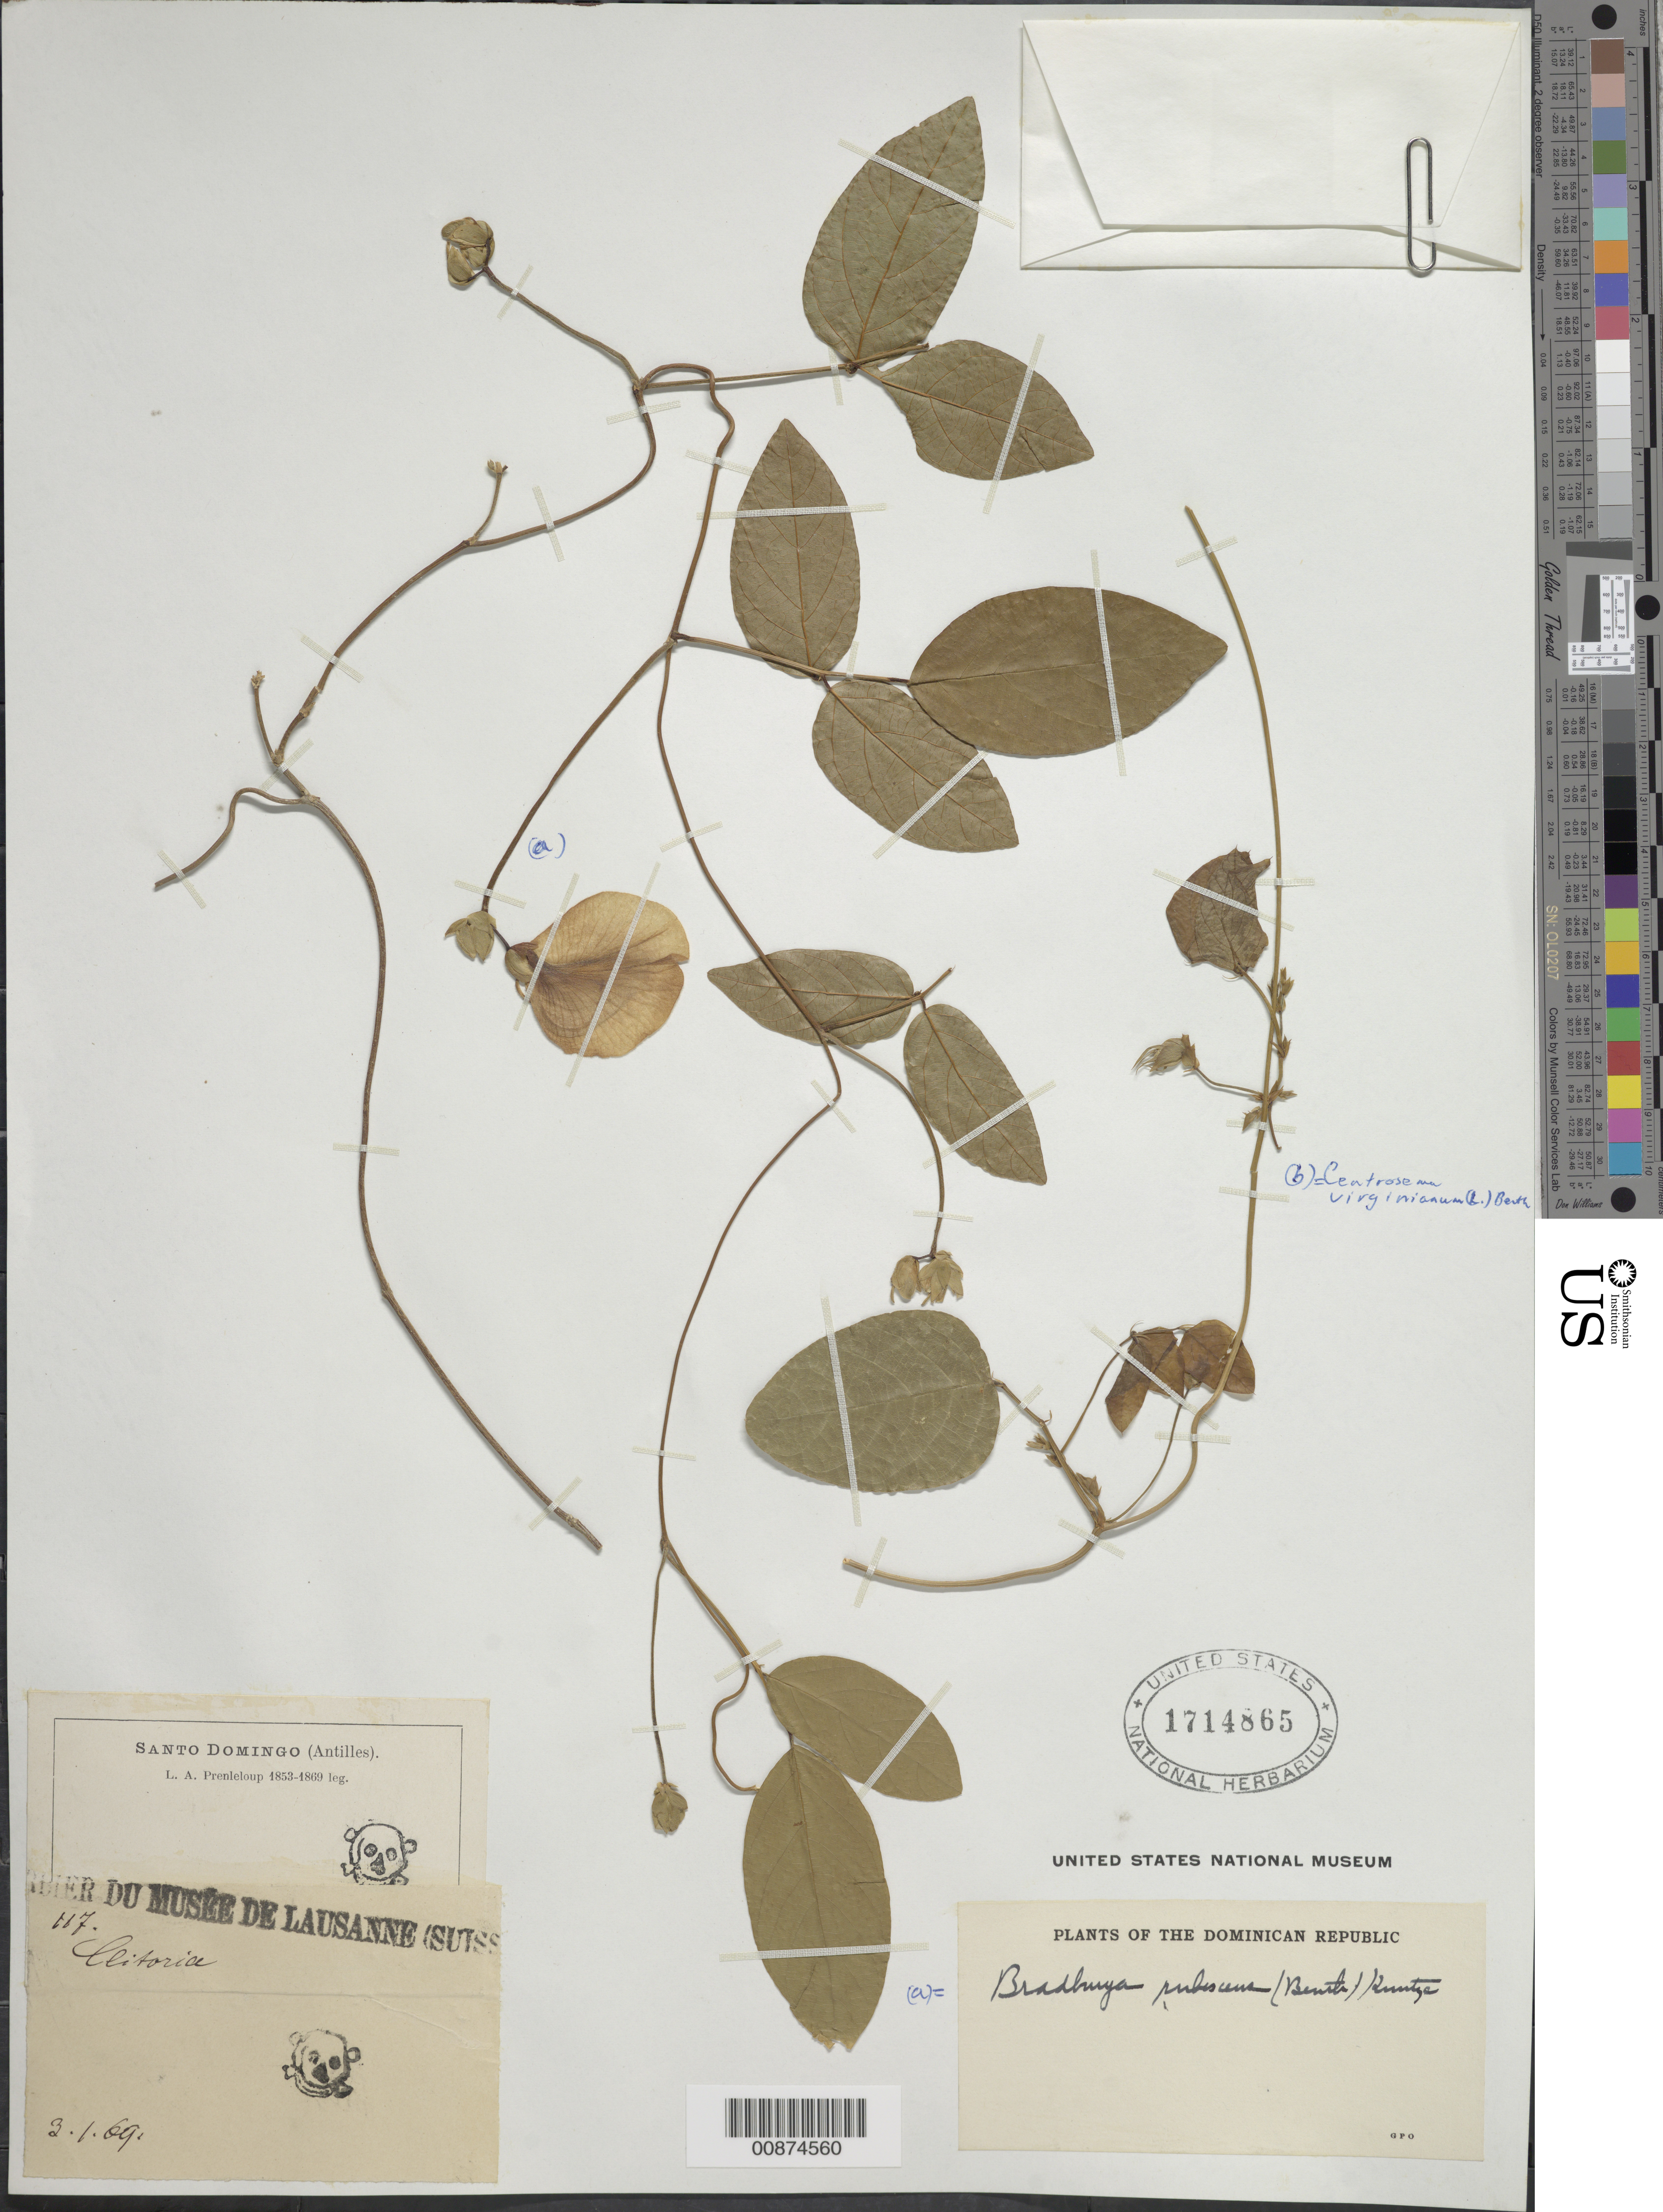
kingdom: Plantae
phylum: Tracheophyta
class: Magnoliopsida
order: Fabales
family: Fabaceae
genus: Centrosema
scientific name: Centrosema pubescens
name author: Benth.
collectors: L. Prenleloup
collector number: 117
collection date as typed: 03 Jan 1869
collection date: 1869-01-03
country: Dominican Republic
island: Hispaniola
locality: Dominican Republic.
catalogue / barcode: US 1714865